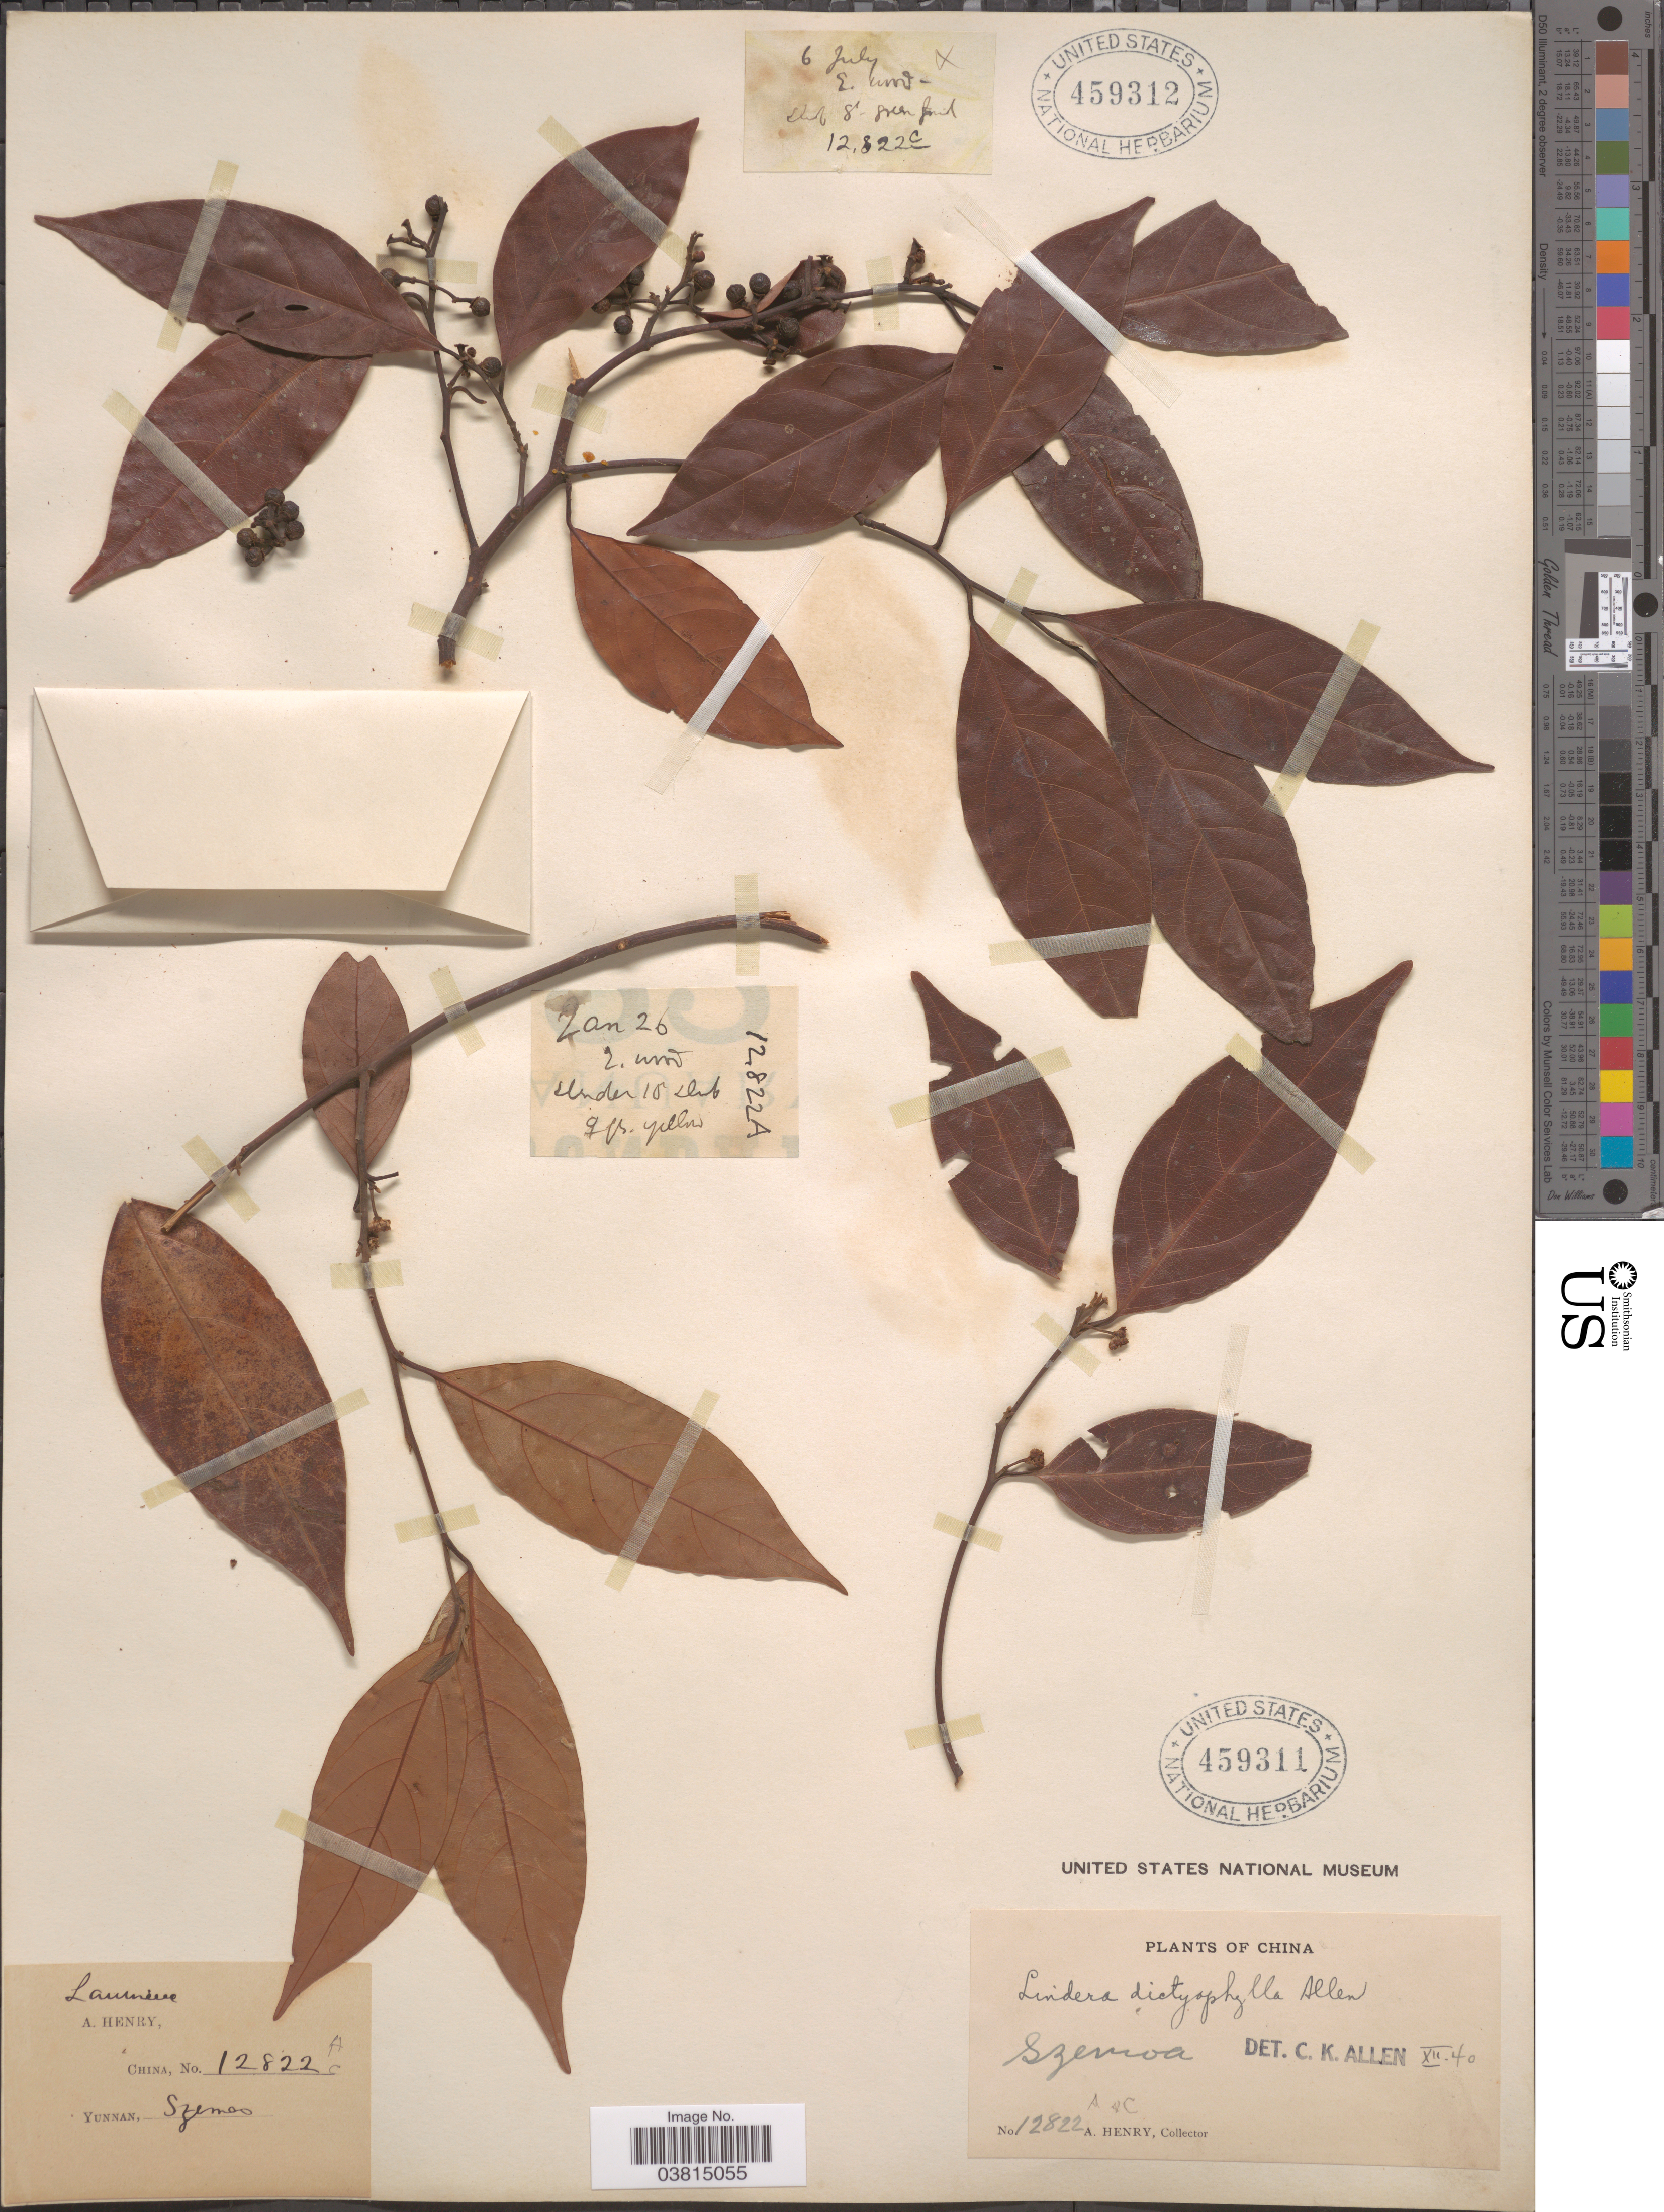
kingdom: Plantae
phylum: Tracheophyta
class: Magnoliopsida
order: Laurales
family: Lauraceae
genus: Lindera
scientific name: Lindera dictyophylla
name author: C.K. Allen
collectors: A. Henry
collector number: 12822 A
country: China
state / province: Yunnan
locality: Szemoa.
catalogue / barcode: US 459311